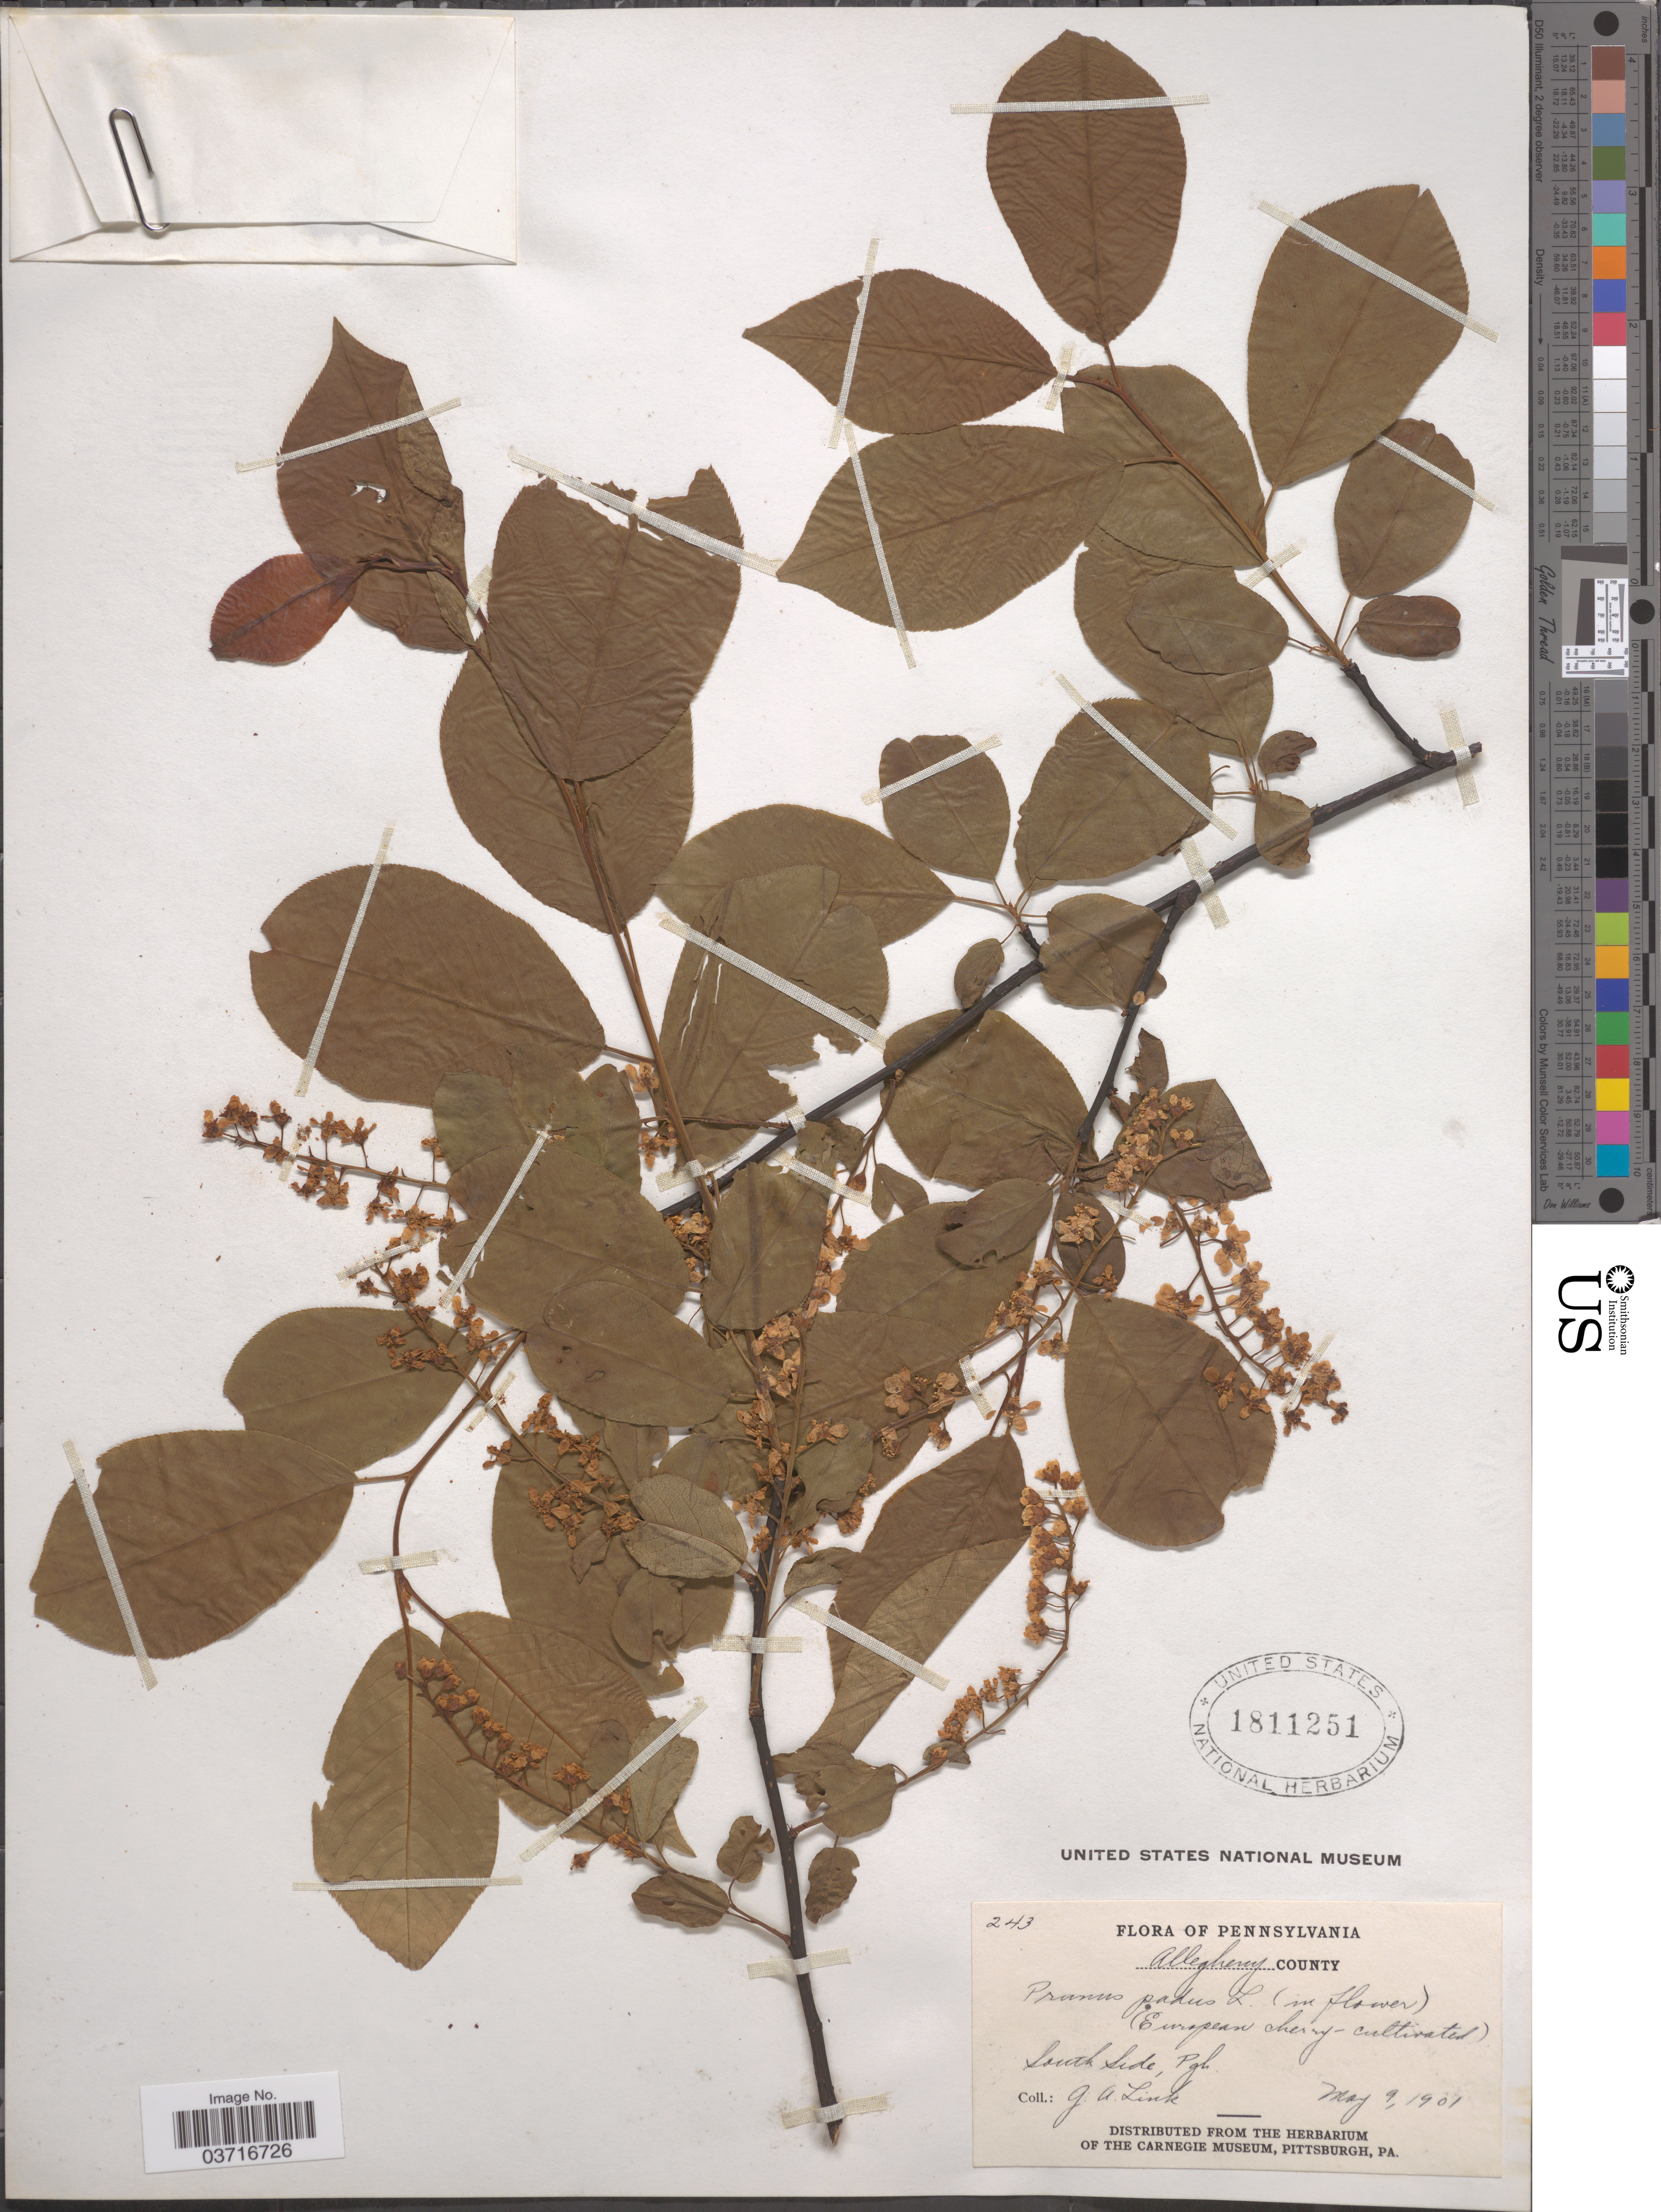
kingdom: Plantae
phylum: Tracheophyta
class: Magnoliopsida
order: Rosales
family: Rosaceae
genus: Prunus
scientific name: Prunus sp.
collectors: G. Link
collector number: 243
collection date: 1901-05-09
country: United States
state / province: Pennsylvania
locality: Allegheny County. South Side.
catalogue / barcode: US 1811251